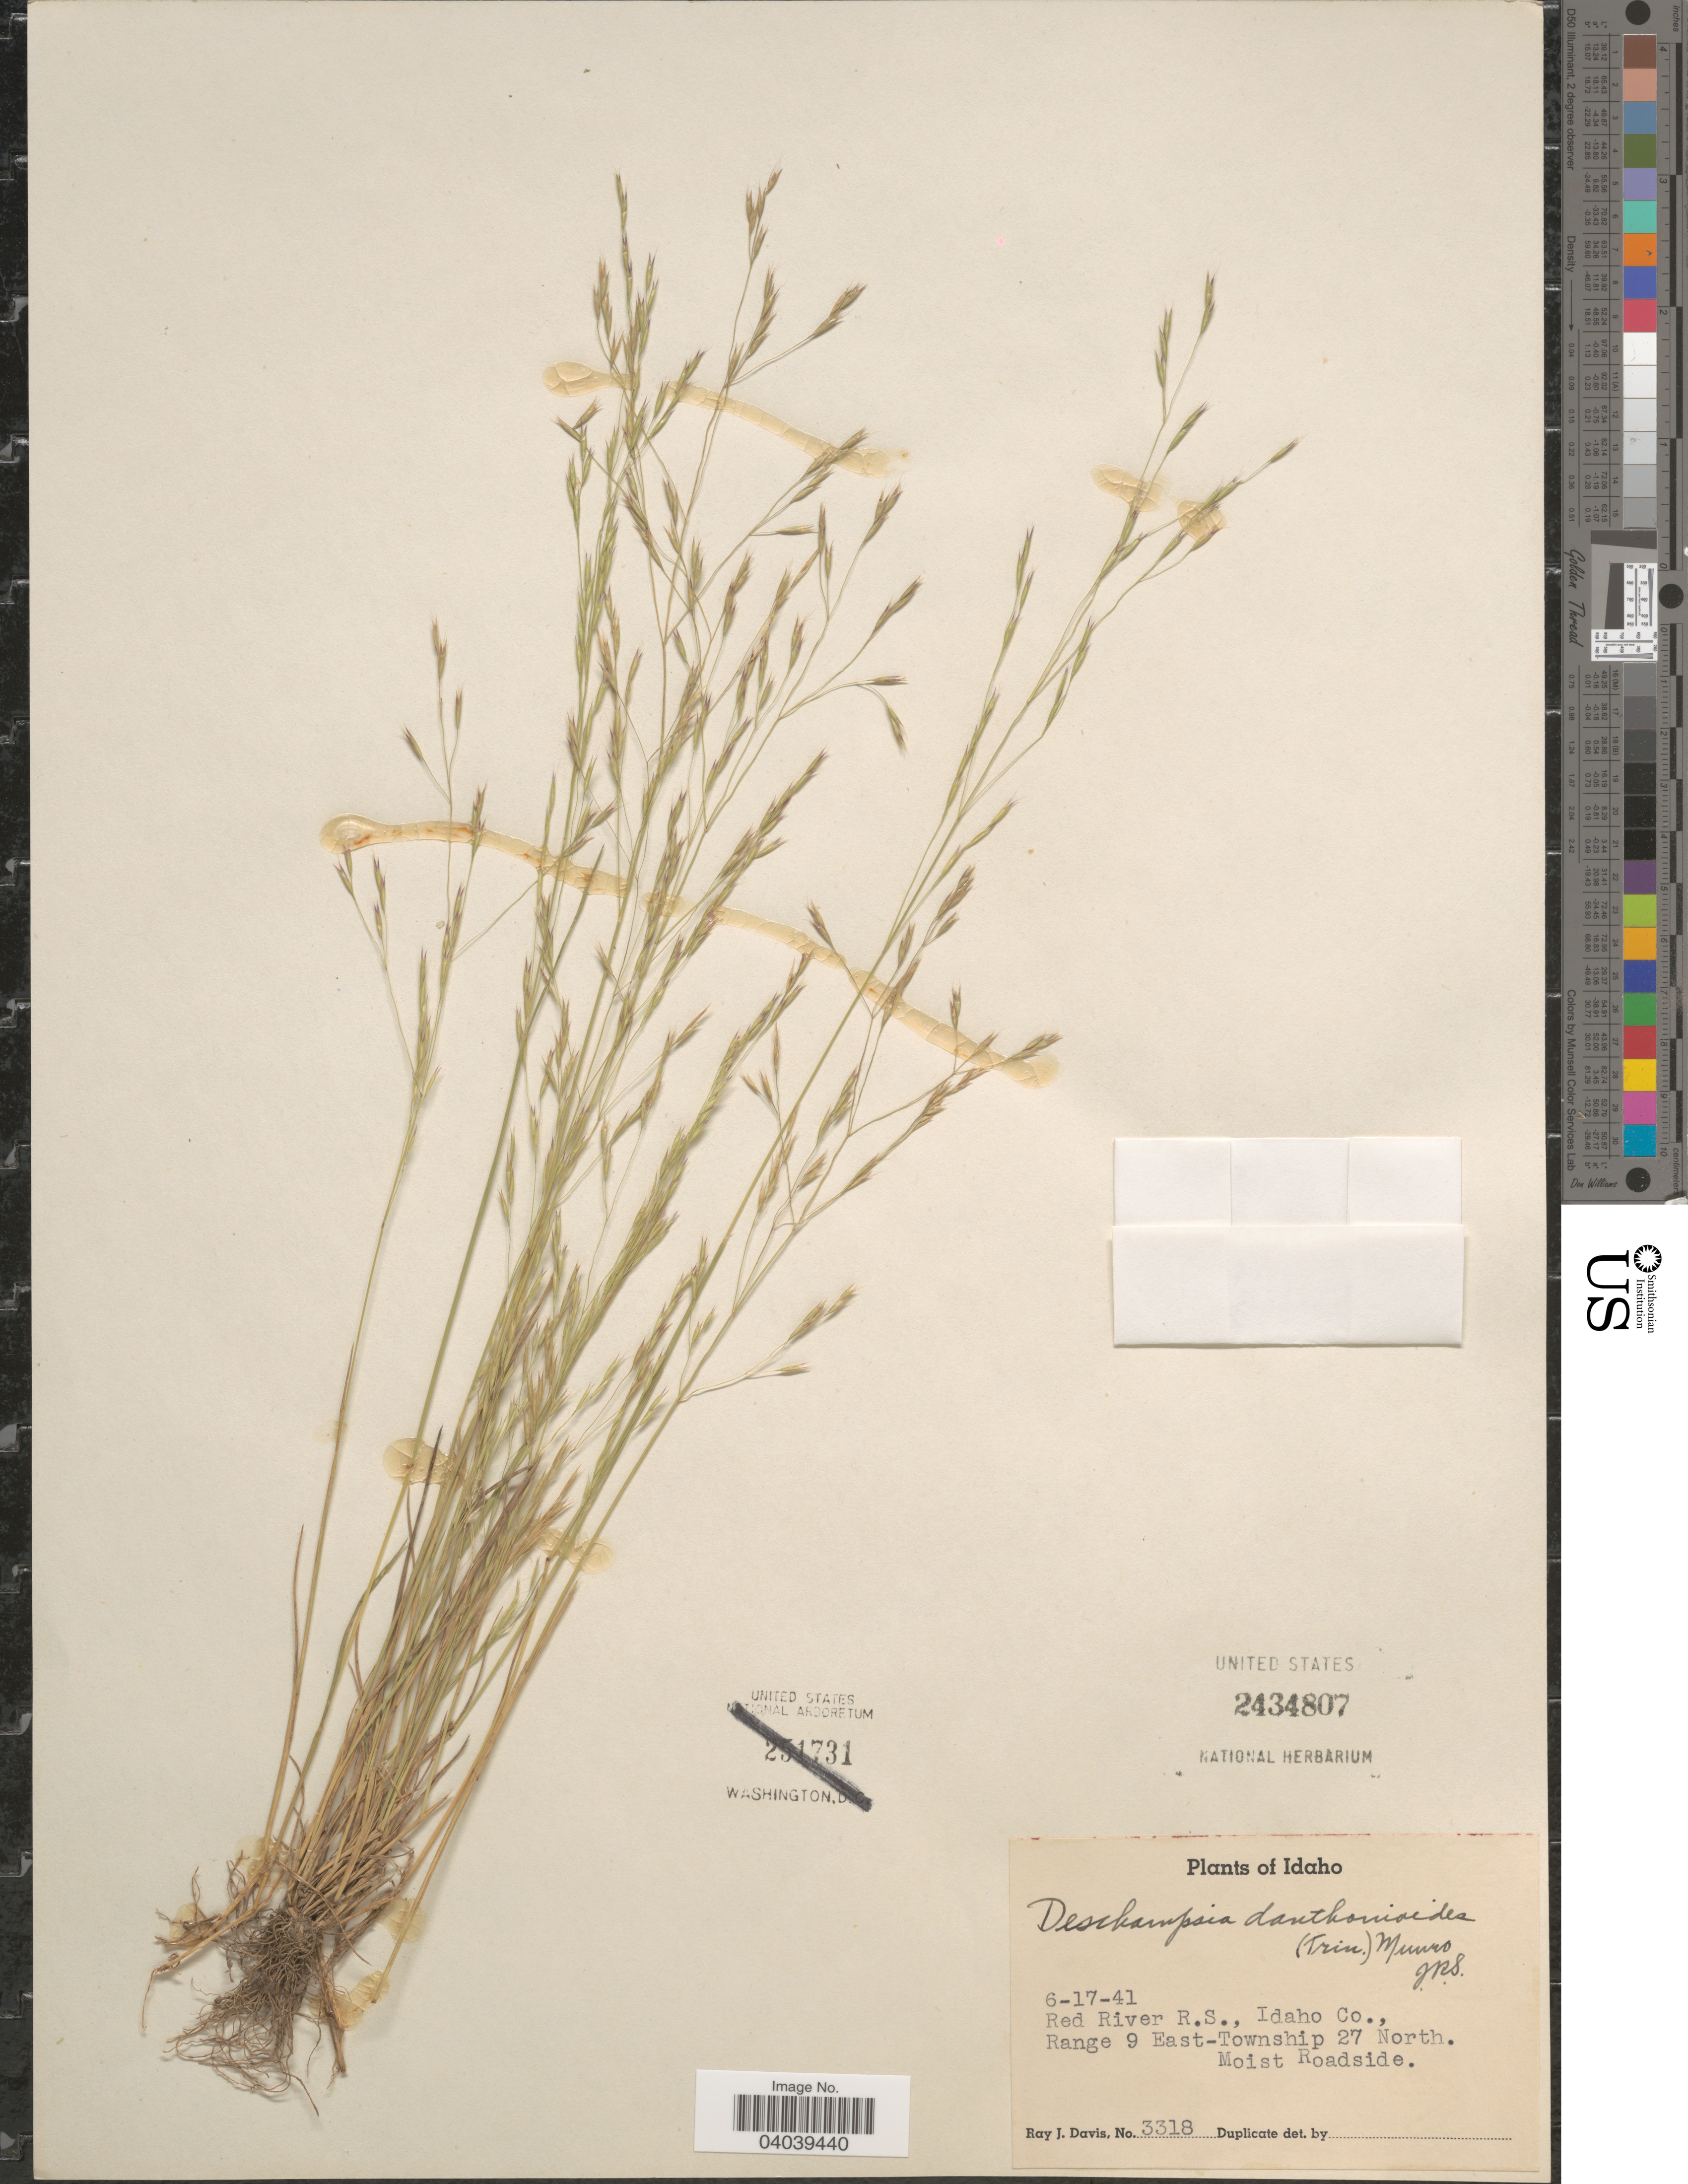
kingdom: Plantae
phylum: Tracheophyta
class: Liliopsida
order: Poales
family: Poaceae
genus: Deschampsia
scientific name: Deschampsia danthonioides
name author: (Trin.) Munro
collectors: R. Davis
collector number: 3318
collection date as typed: Transcribed d/m/y: 17/6/41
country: United States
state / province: Idaho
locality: Red River R.S., Idaho Co. Range 9 East-Township North. Moist Roadside.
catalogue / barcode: US 2434807